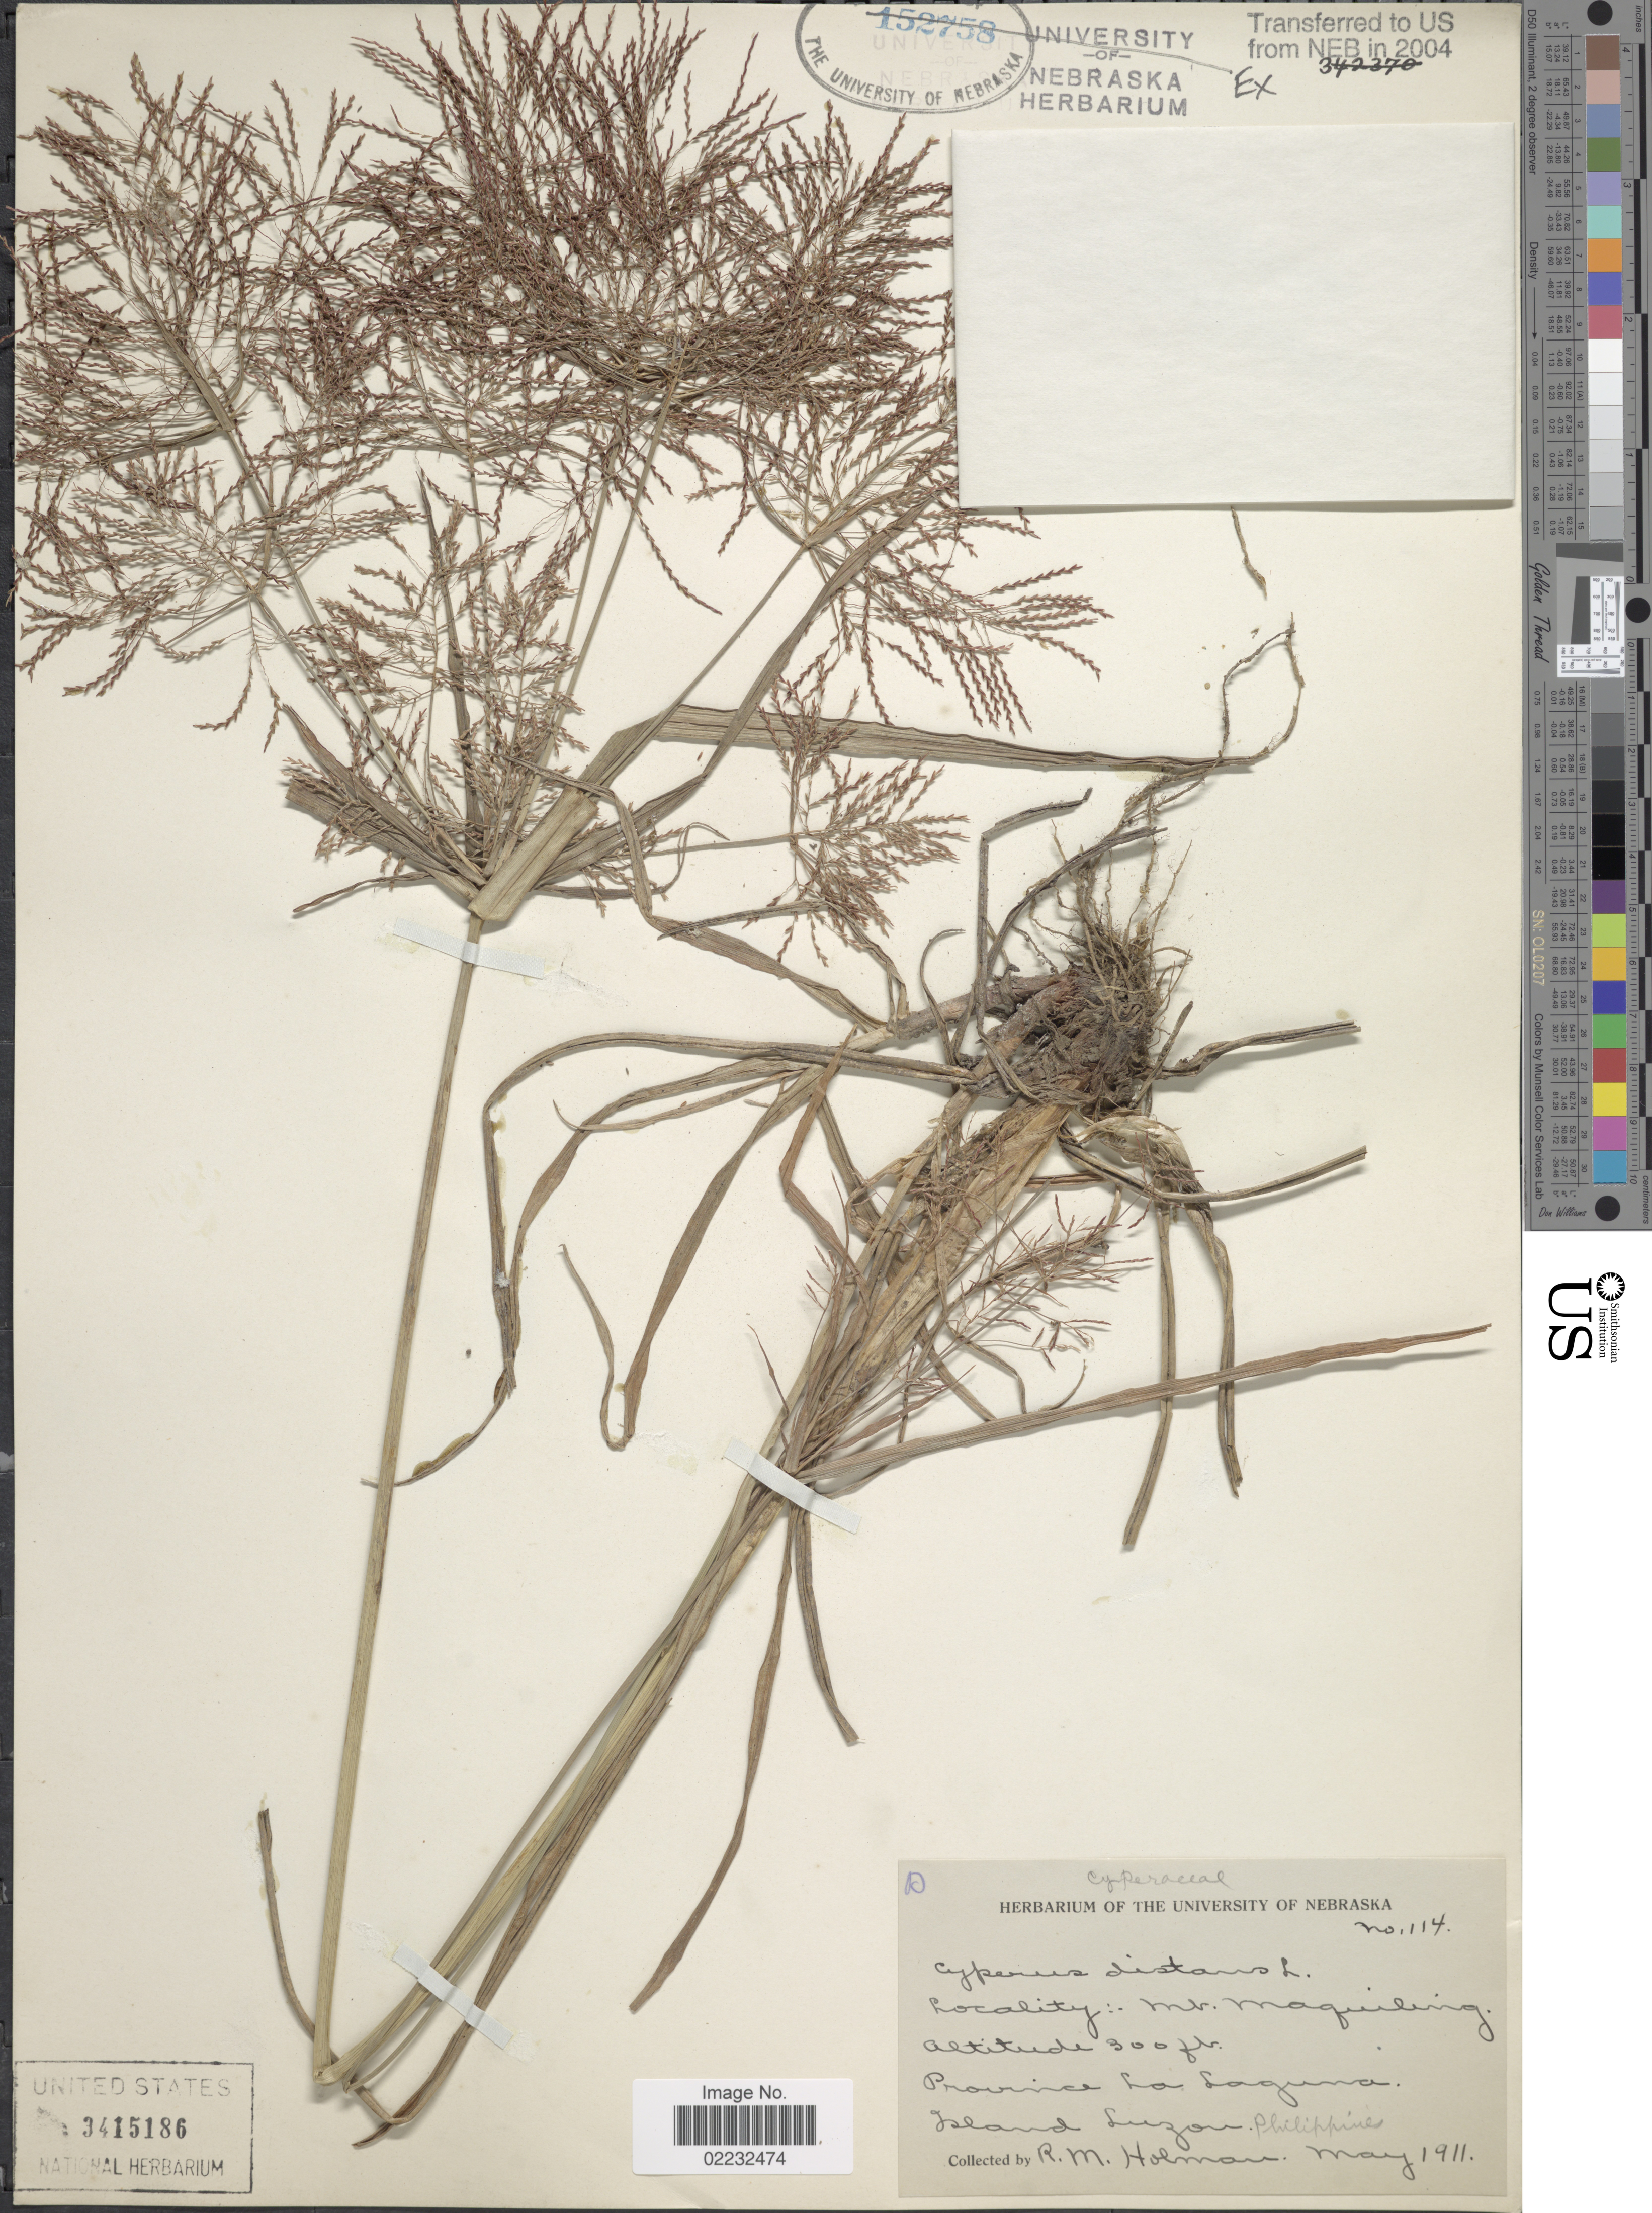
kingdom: Plantae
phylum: Tracheophyta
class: Liliopsida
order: Poales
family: Cyperaceae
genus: Cyperus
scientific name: Cyperus distans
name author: L. f.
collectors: R. Holman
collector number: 114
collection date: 1911-05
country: Philippines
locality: Province: La Laguna, Island: Luzon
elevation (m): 91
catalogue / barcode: US 3415186